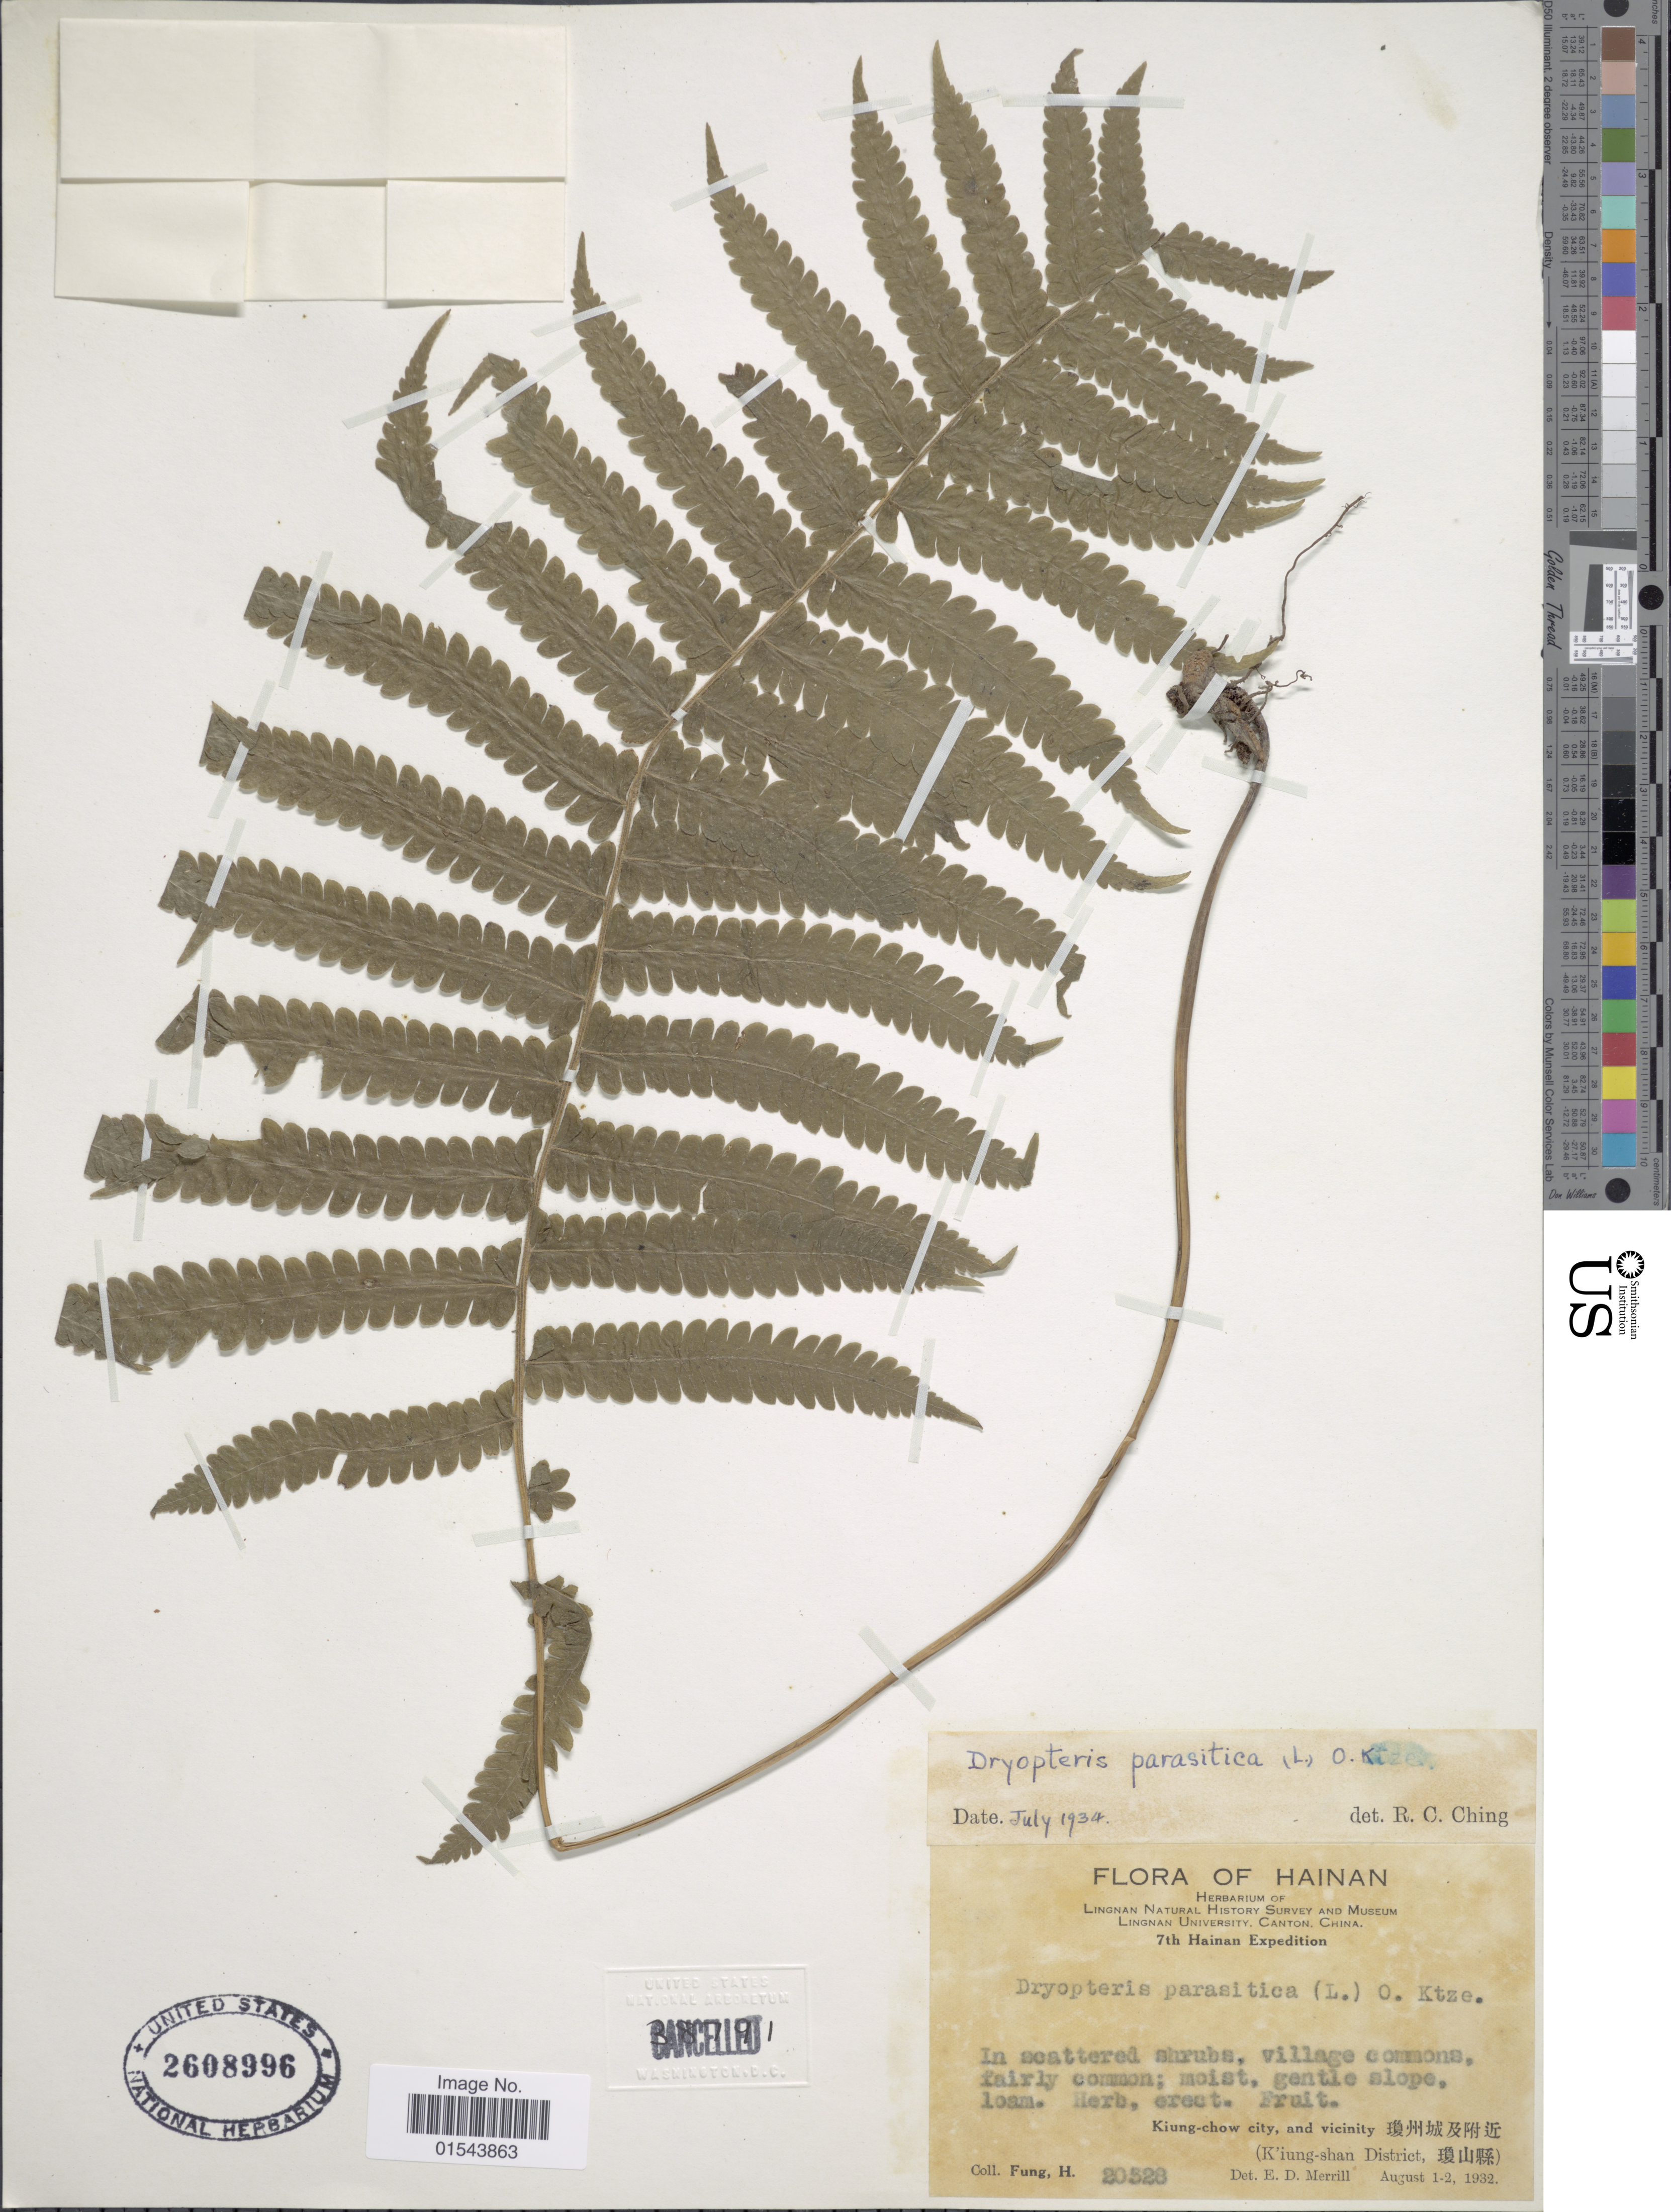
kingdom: Plantae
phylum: Tracheophyta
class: Polypodiopsida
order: Polypodiales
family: Thelypteridaceae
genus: Christella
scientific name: Christella parasitica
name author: (L.) H. Lév.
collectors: H. Fung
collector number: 20528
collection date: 1932-08-01/1932-08-02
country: China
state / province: Hainan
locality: Kiung-chow city, and vicinity. ( K'iung-shan District)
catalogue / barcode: US 2608996